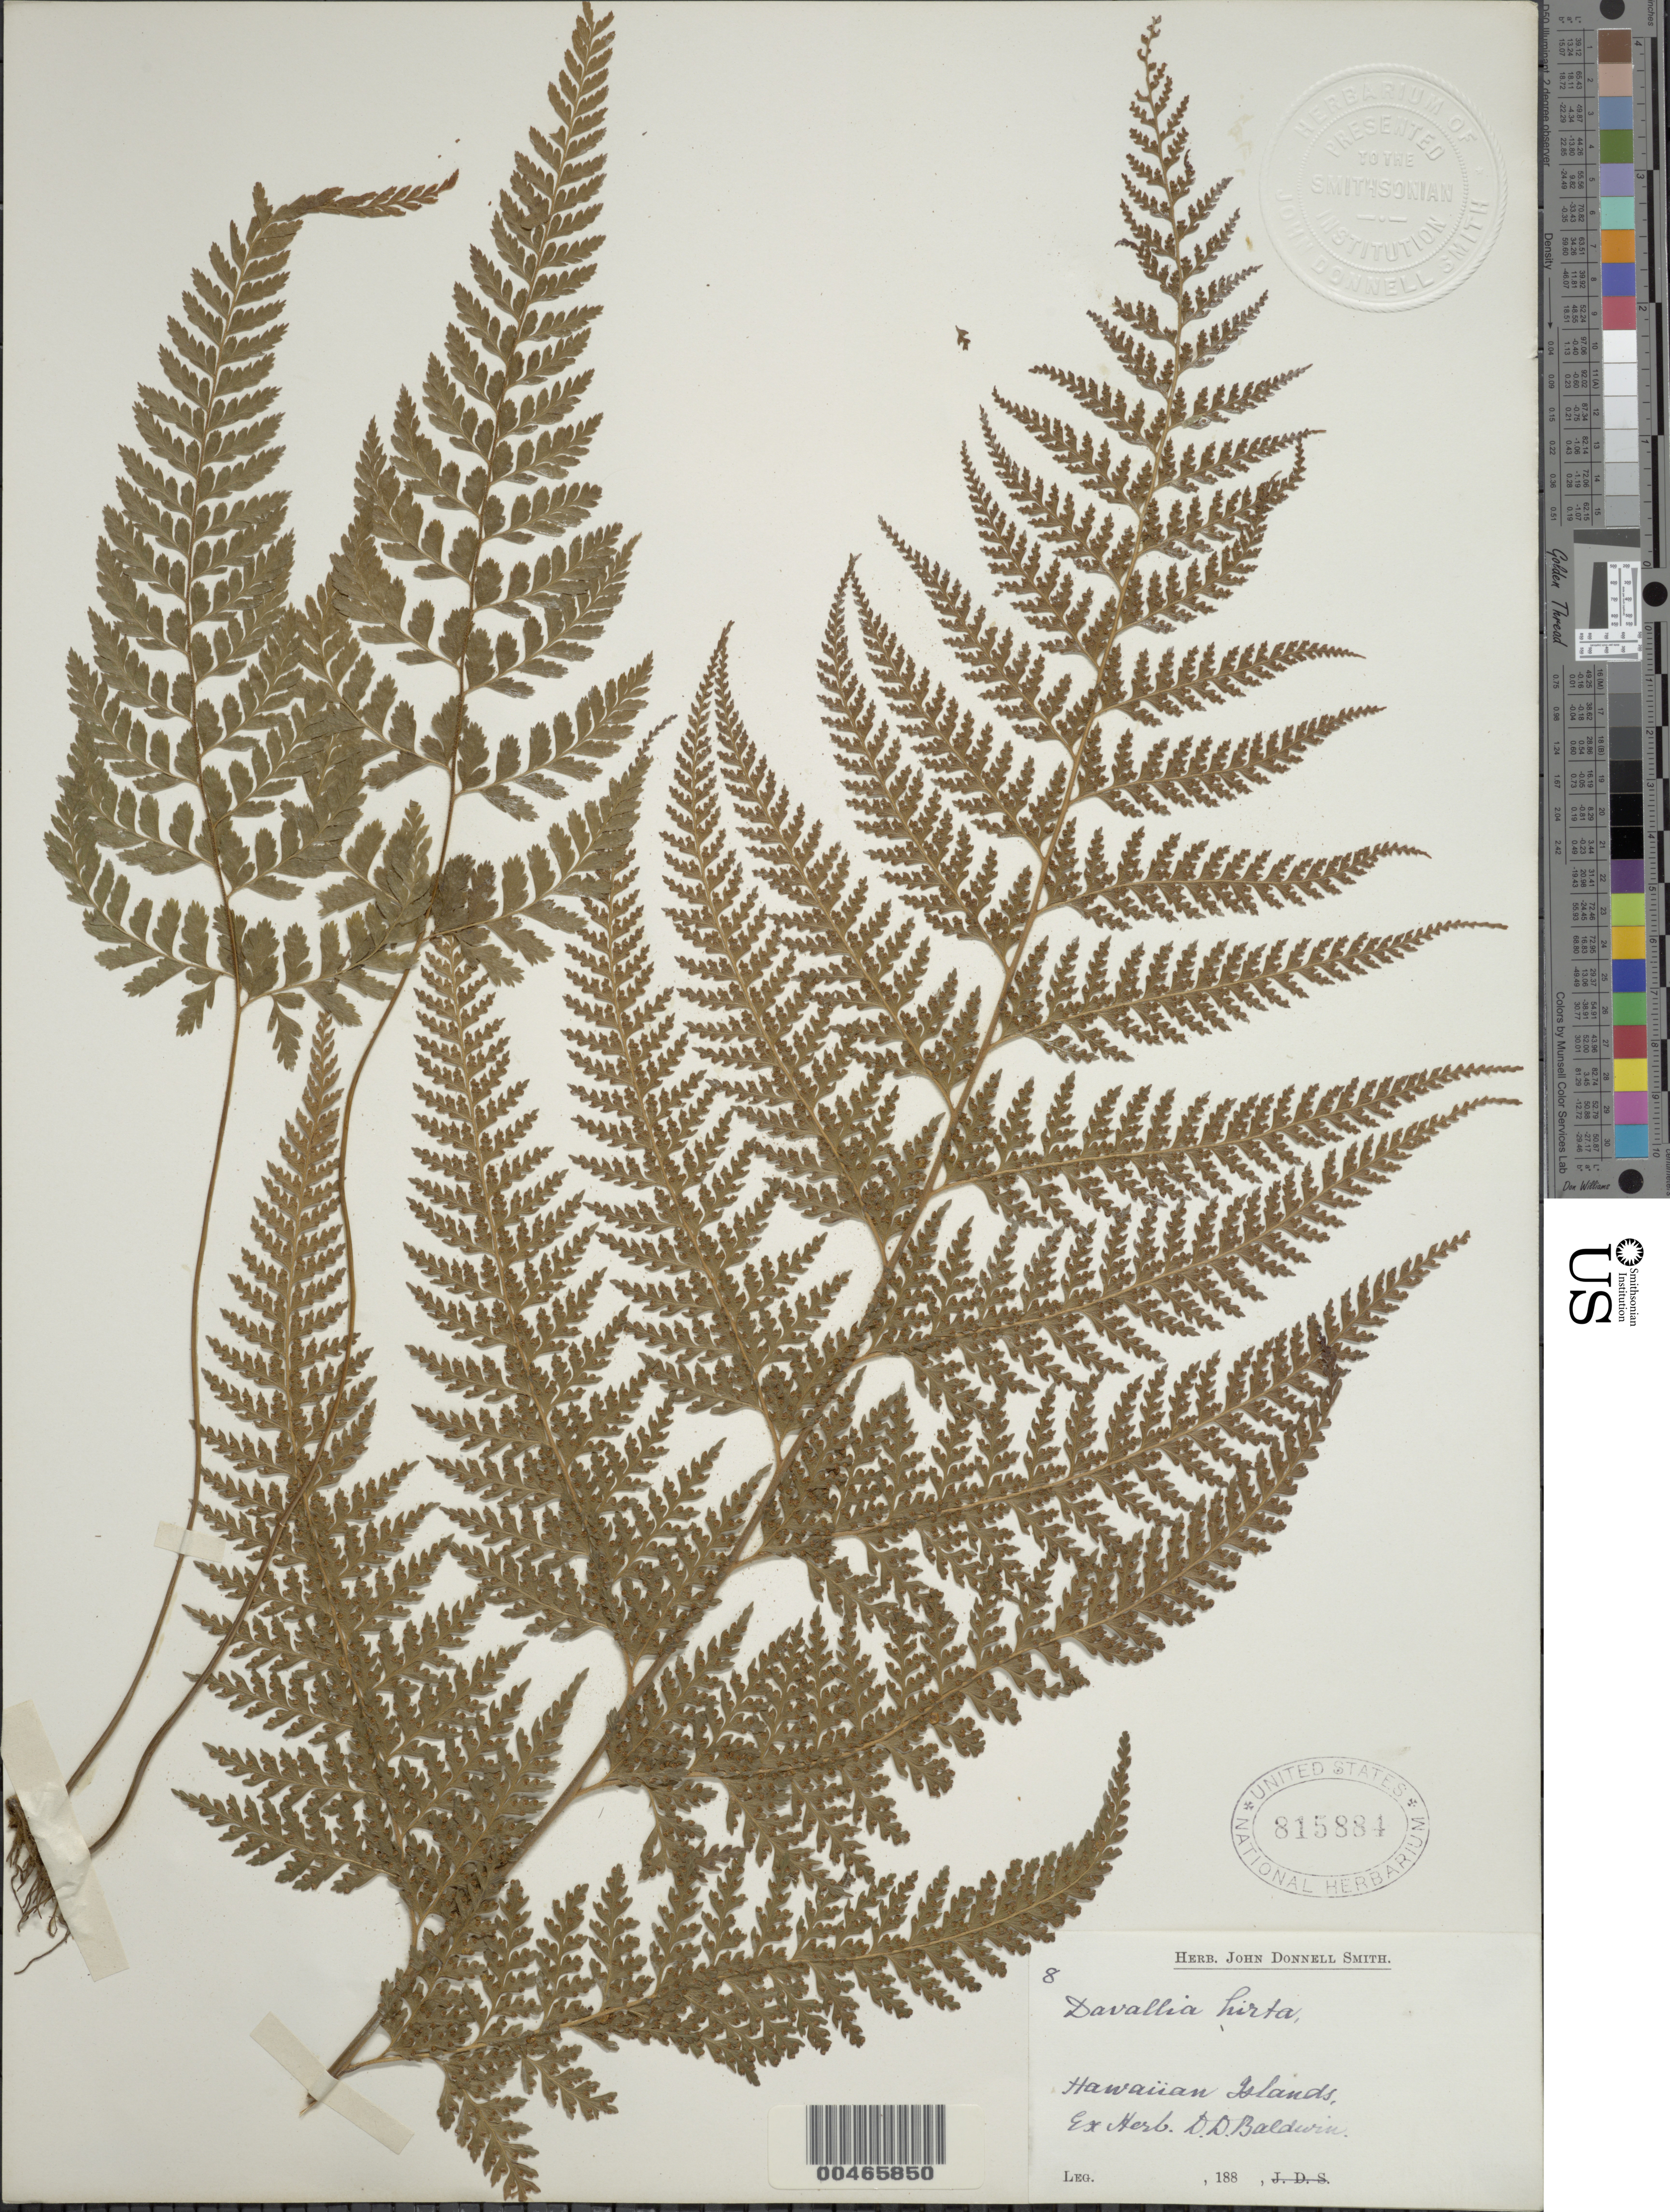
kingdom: Plantae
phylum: Tracheophyta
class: Polypodiopsida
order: Polypodiales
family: Dennstaedtiaceae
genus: Microlepia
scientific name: Microlepia strigosa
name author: (Thunb.) J. Presl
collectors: D. Baldwin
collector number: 8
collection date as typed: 188-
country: United States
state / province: Hawaii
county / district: Hawaii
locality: Hawaiian Islands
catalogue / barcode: US 815884